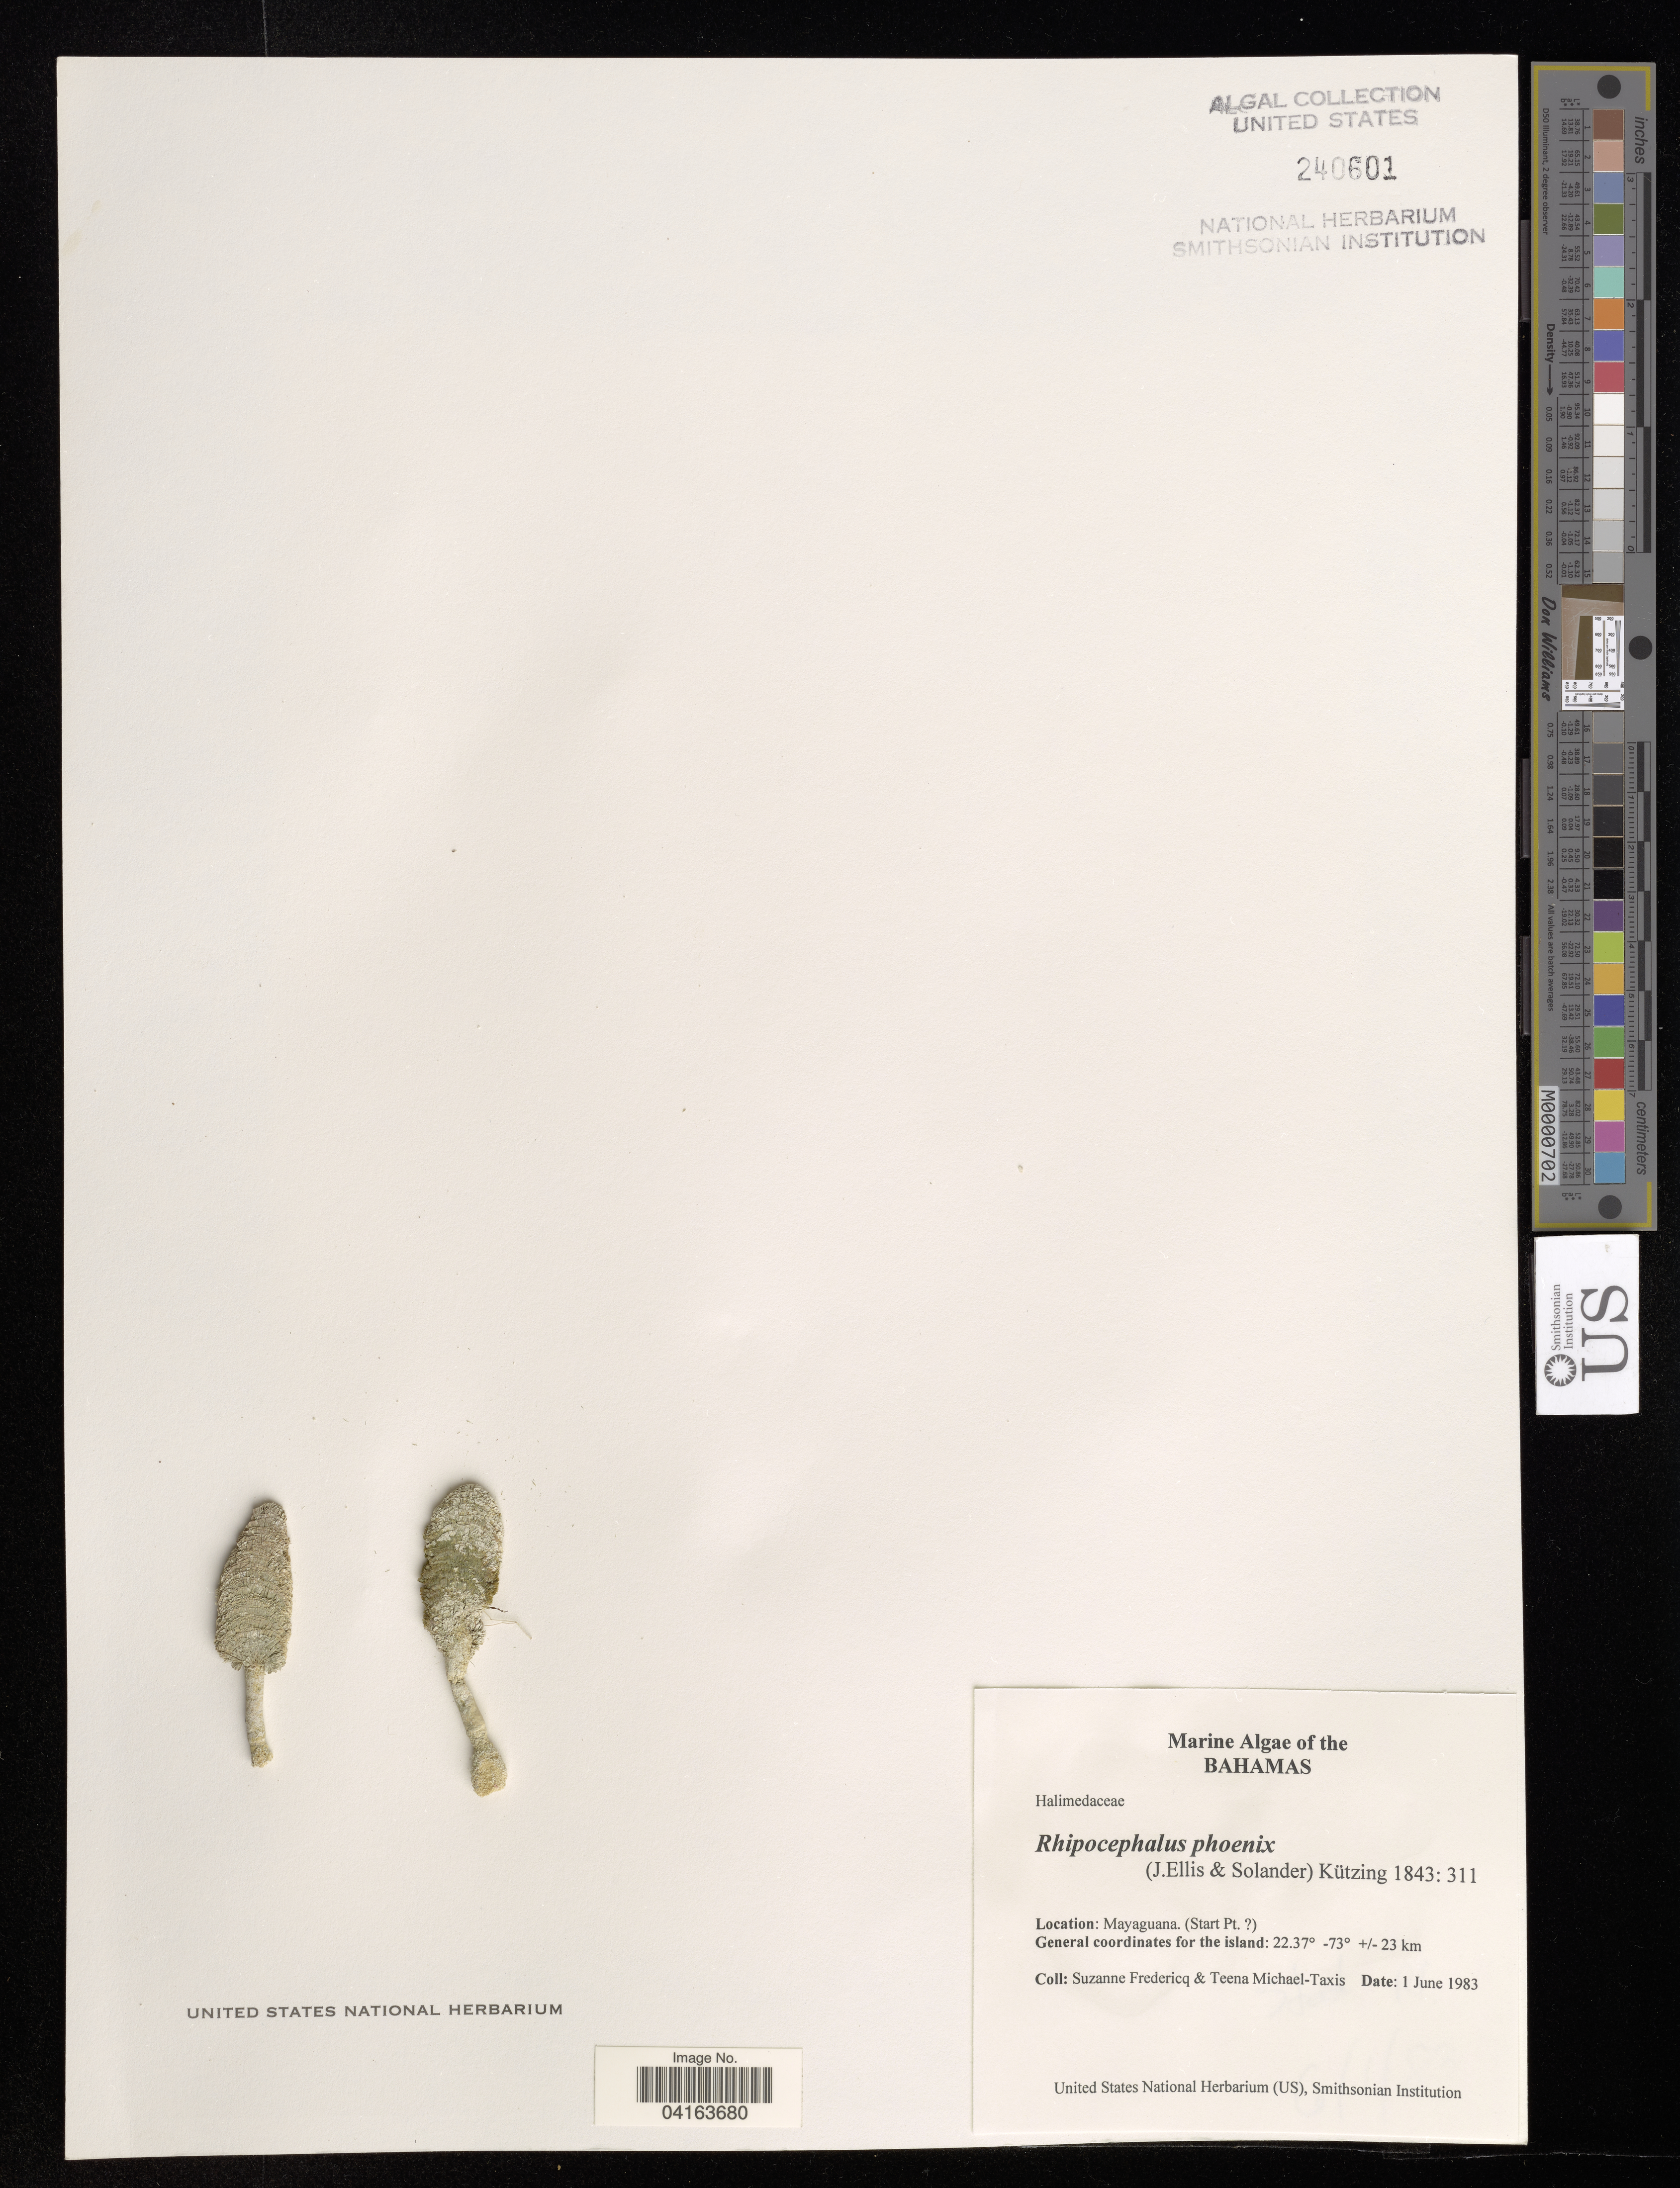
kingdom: Plantae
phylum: Chlorophyta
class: Ulvophyceae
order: Bryopsidales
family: Udoteaceae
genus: Rhipocephalus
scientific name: Rhipocephalus phoenix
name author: (J. Ellis & Sol.) Kütz.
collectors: S. Fredericq & T. Michael-Taxis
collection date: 1983-06-01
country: Bahamas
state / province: Mayaguana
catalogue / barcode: US 240601